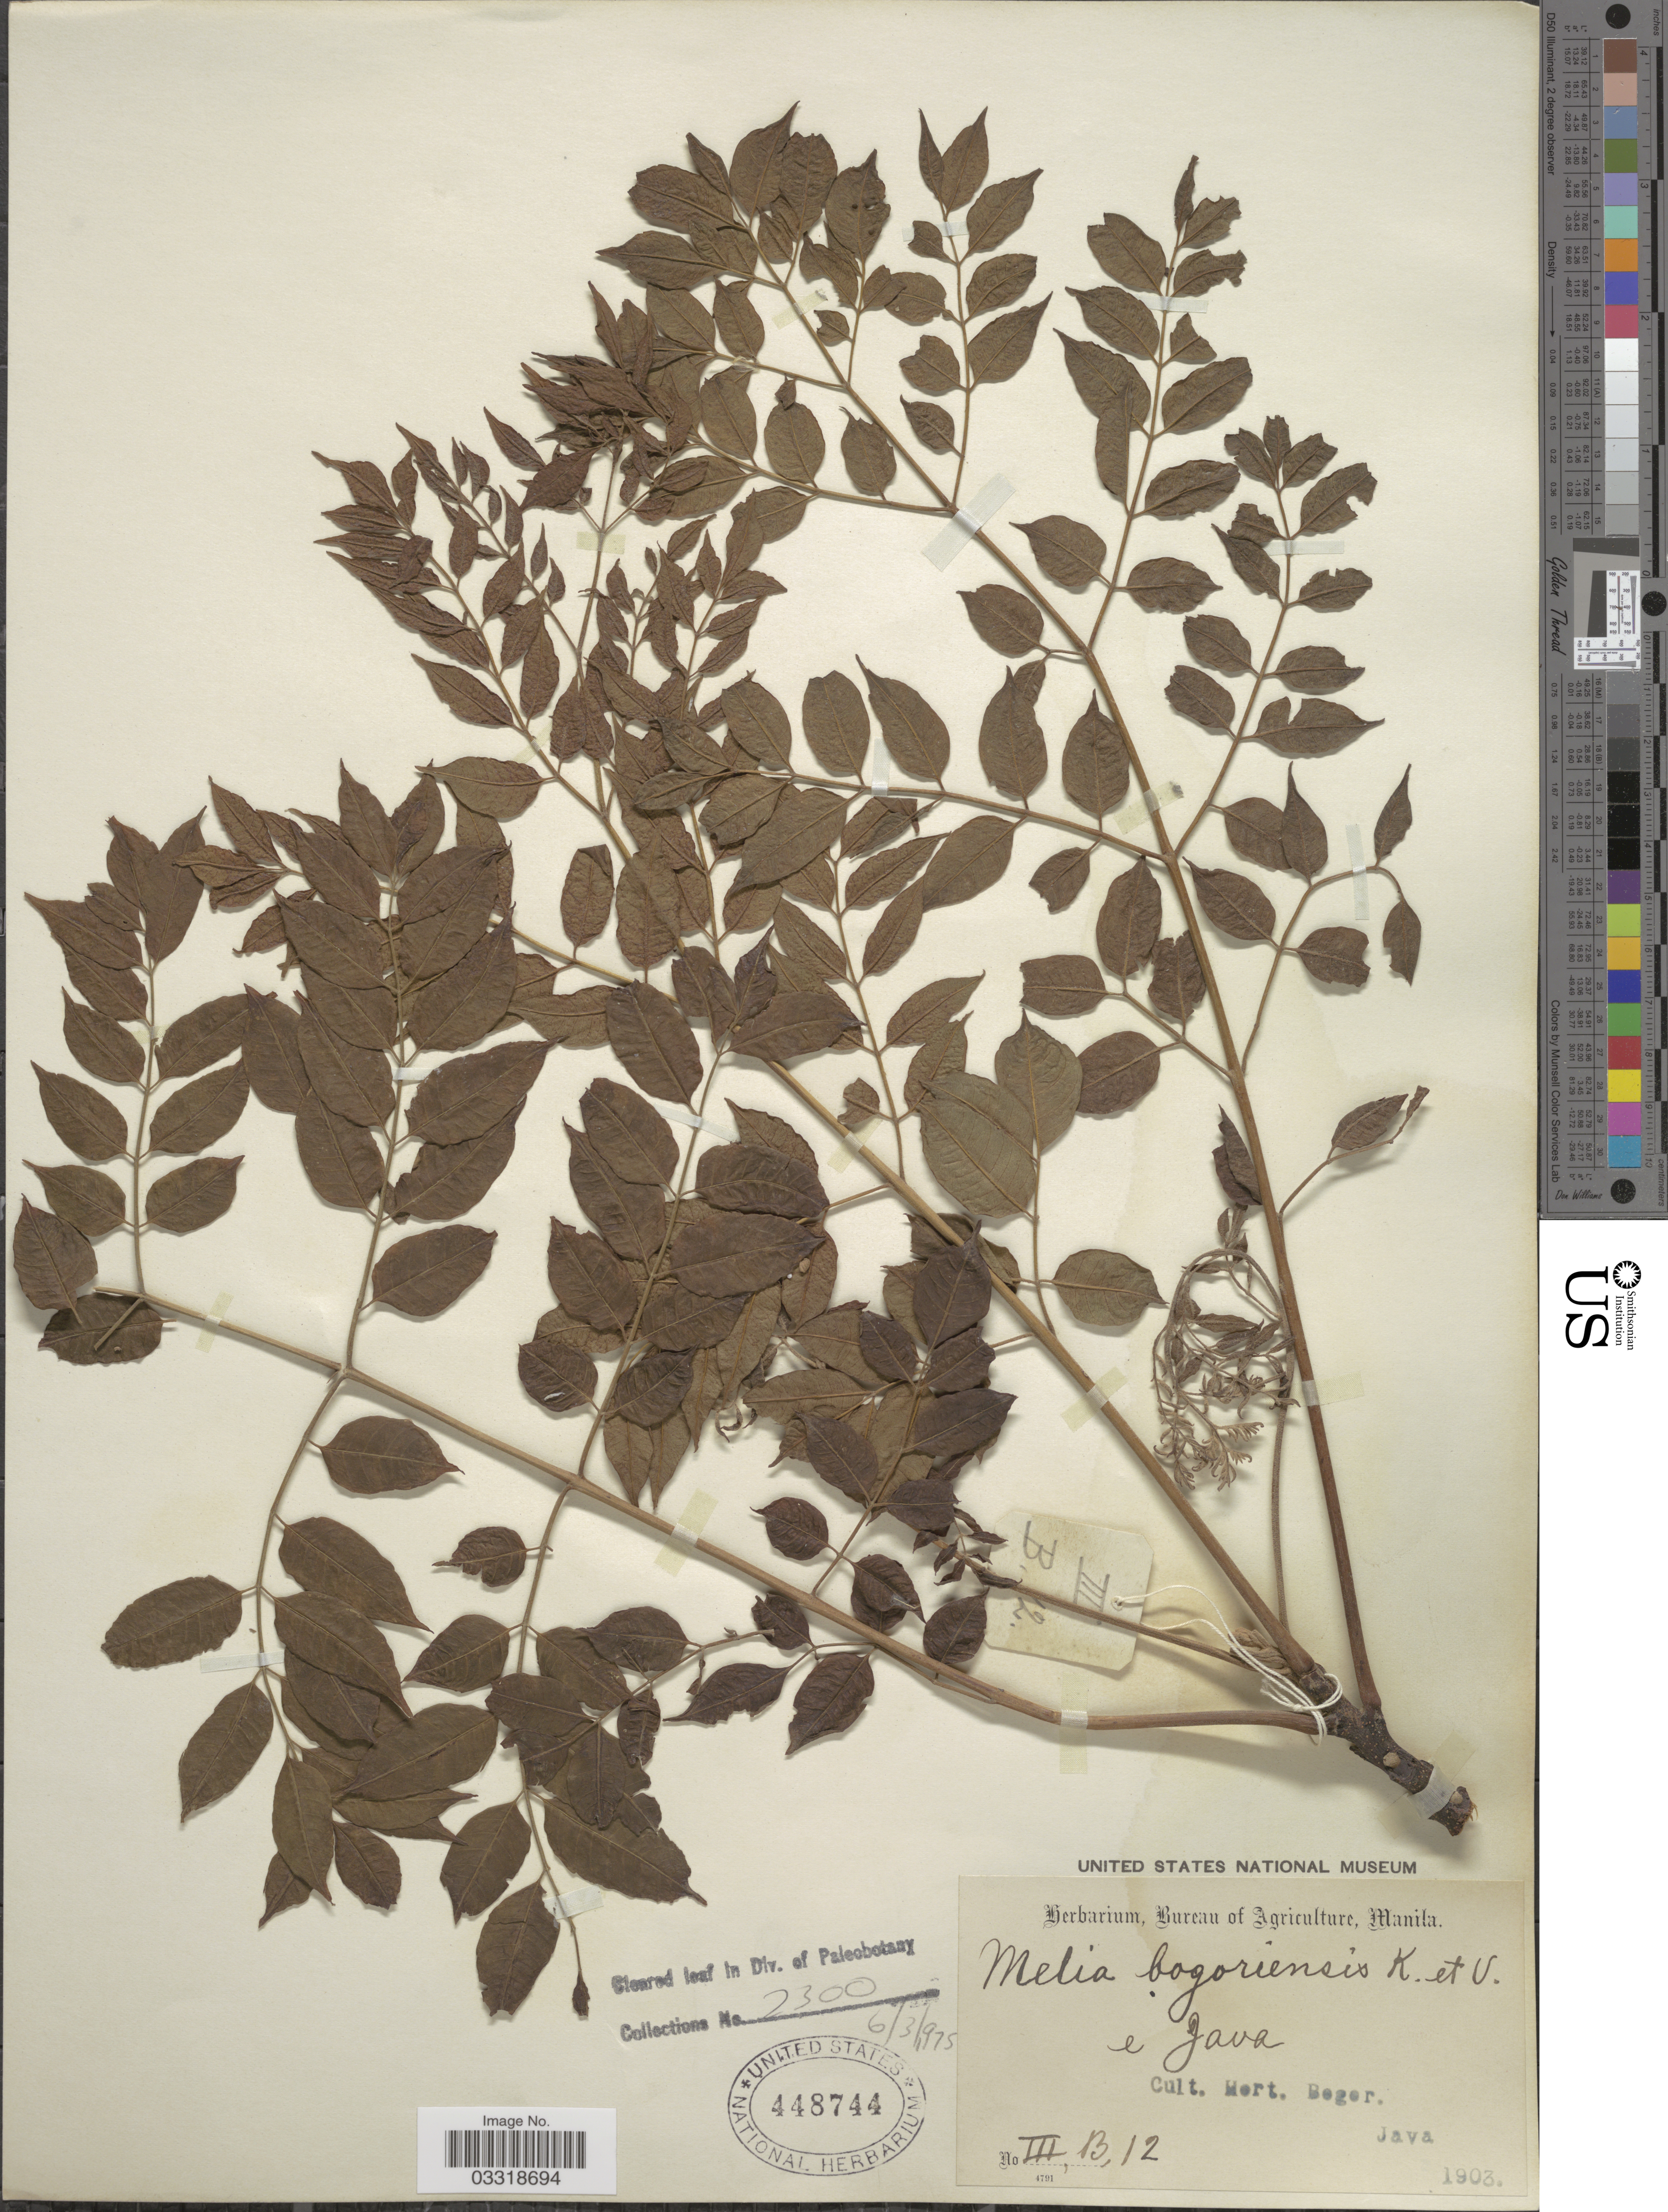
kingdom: Plantae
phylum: Tracheophyta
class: Magnoliopsida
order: Sapindales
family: Meliaceae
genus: Melia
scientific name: Melia bogoriensis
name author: Koord. & Valeton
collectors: Ex herb. Bureau of Agriculture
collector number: III, B, 12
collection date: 1903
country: Indonesia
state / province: Java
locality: Cult. Hort. Bogor.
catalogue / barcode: US 448744